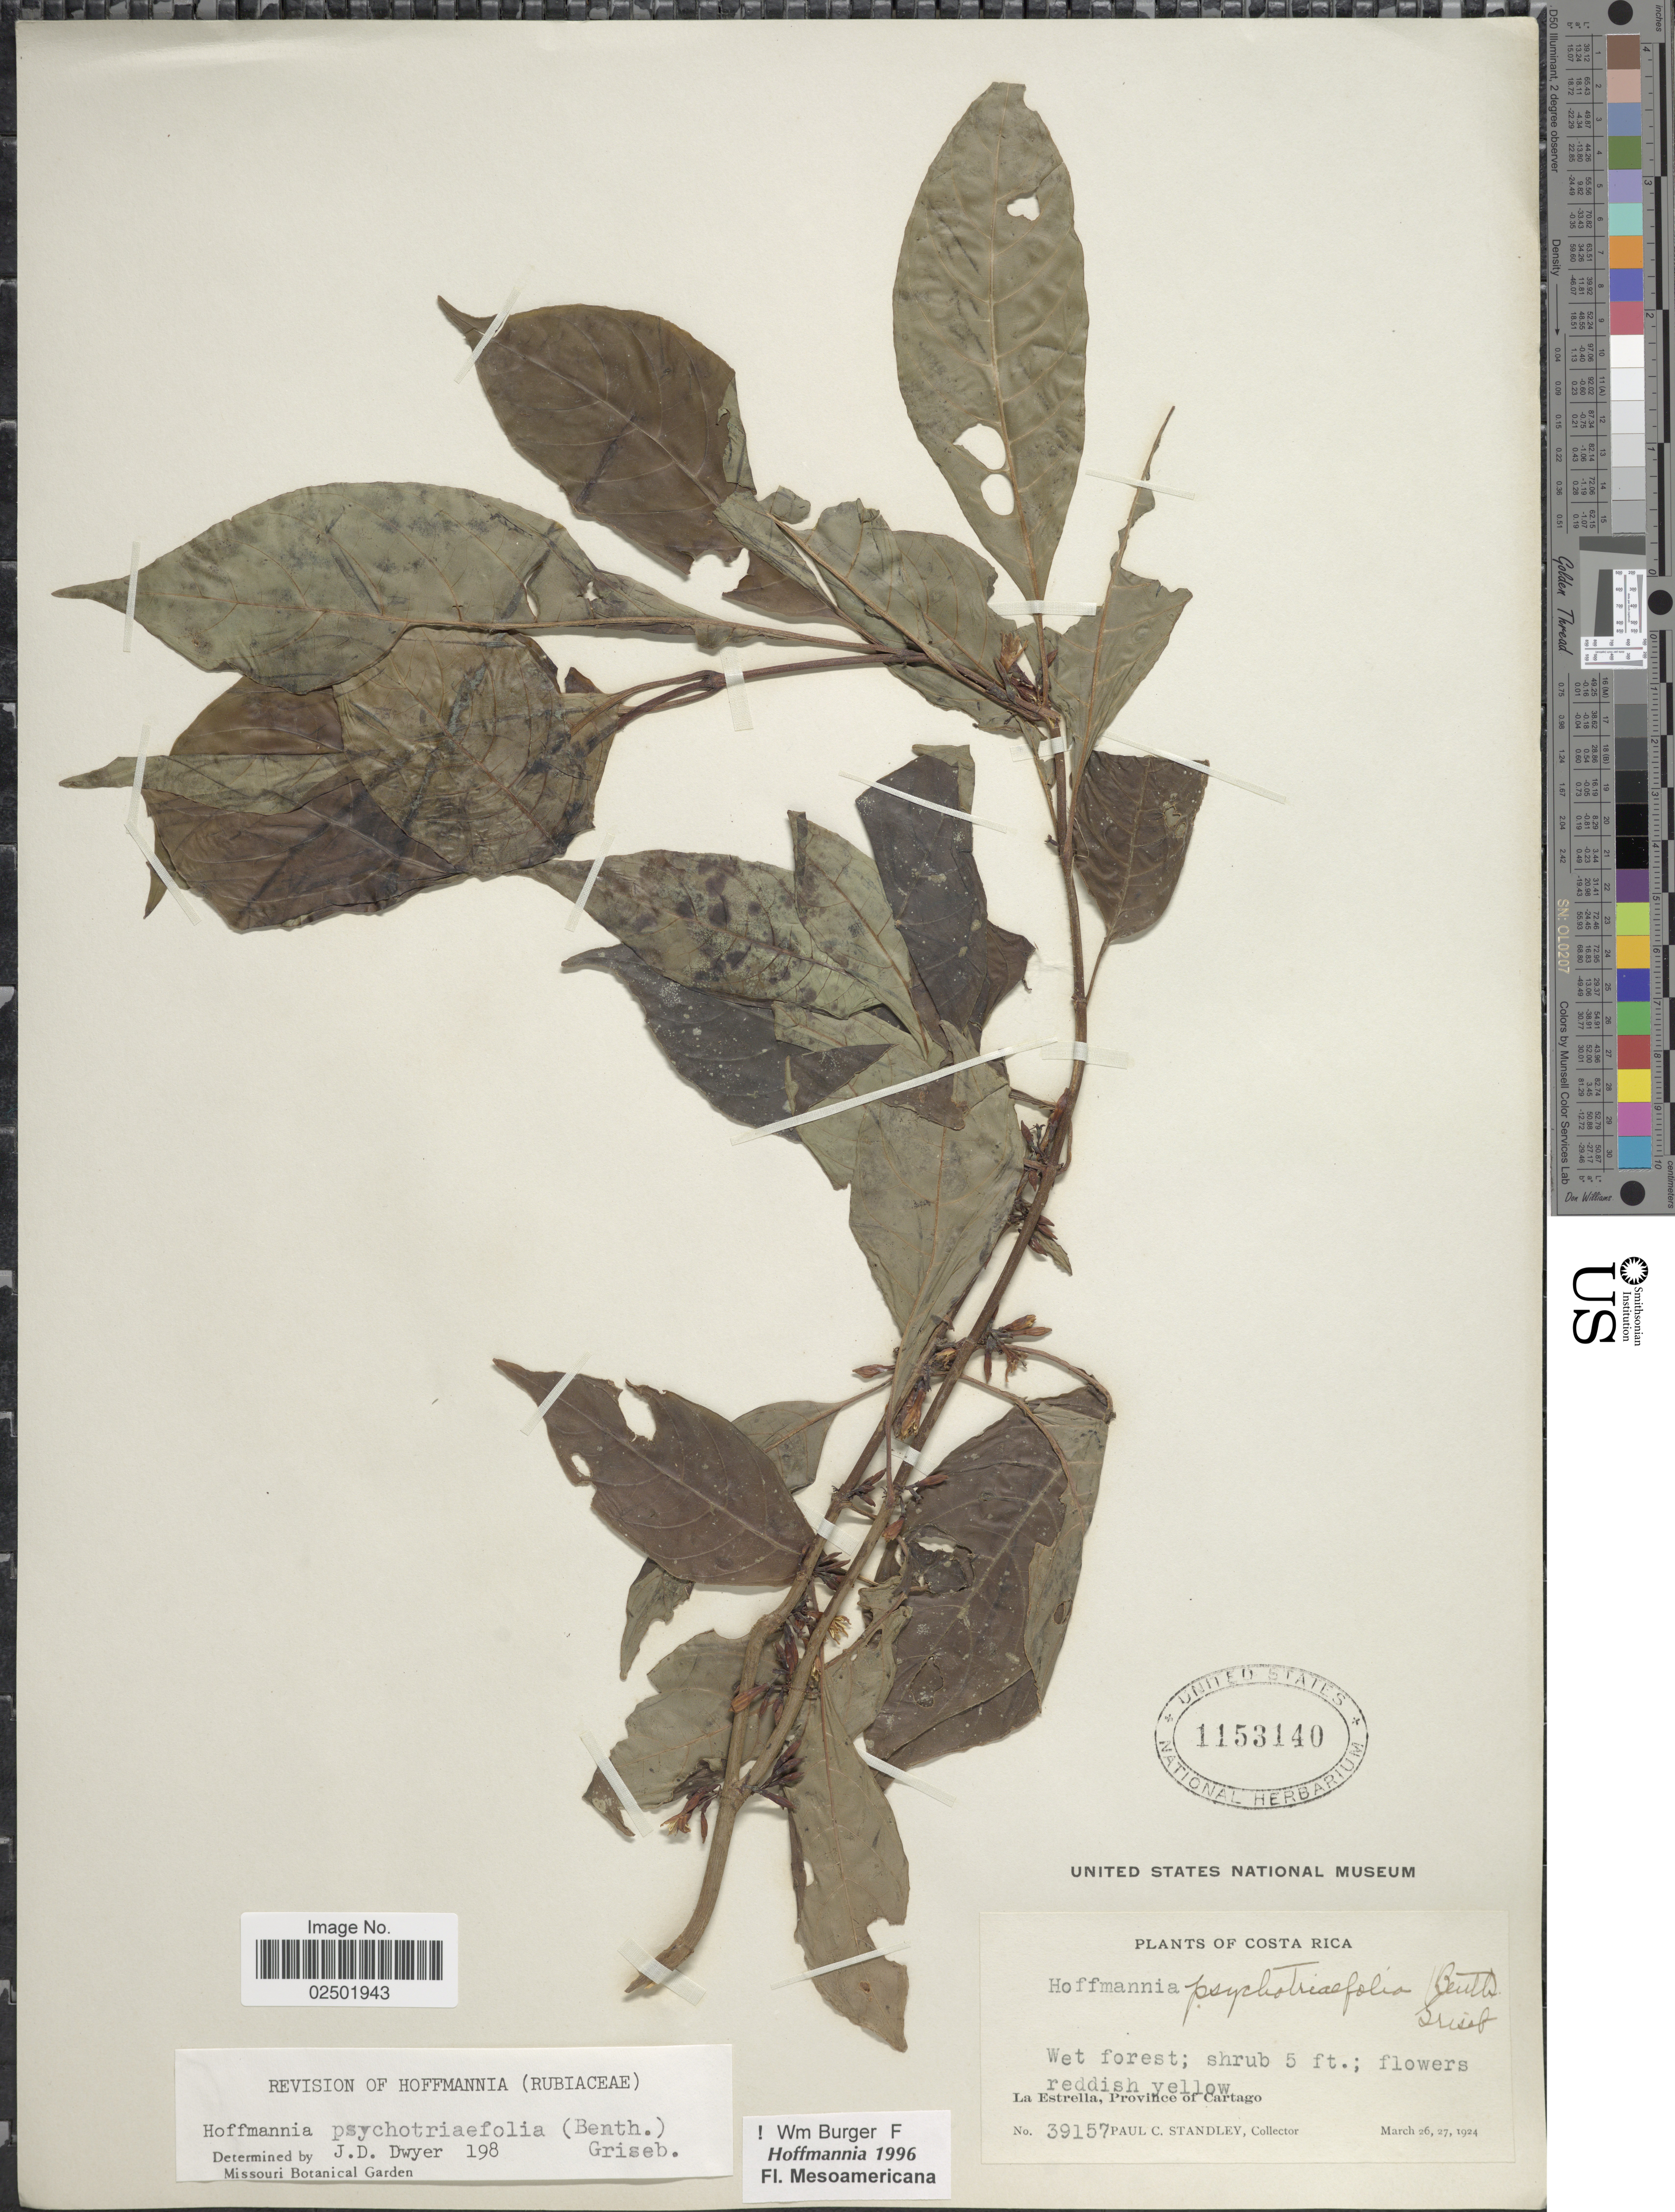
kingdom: Plantae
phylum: Tracheophyta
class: Magnoliopsida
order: Gentianales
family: Rubiaceae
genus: Hoffmannia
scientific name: Hoffmannia psychotriifolia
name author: (Benth.) Griseb.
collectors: P. C. Standley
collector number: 39157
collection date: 1924-03-26/1924-03-27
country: Costa Rica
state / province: Cartago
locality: La Estrella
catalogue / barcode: US 1153140